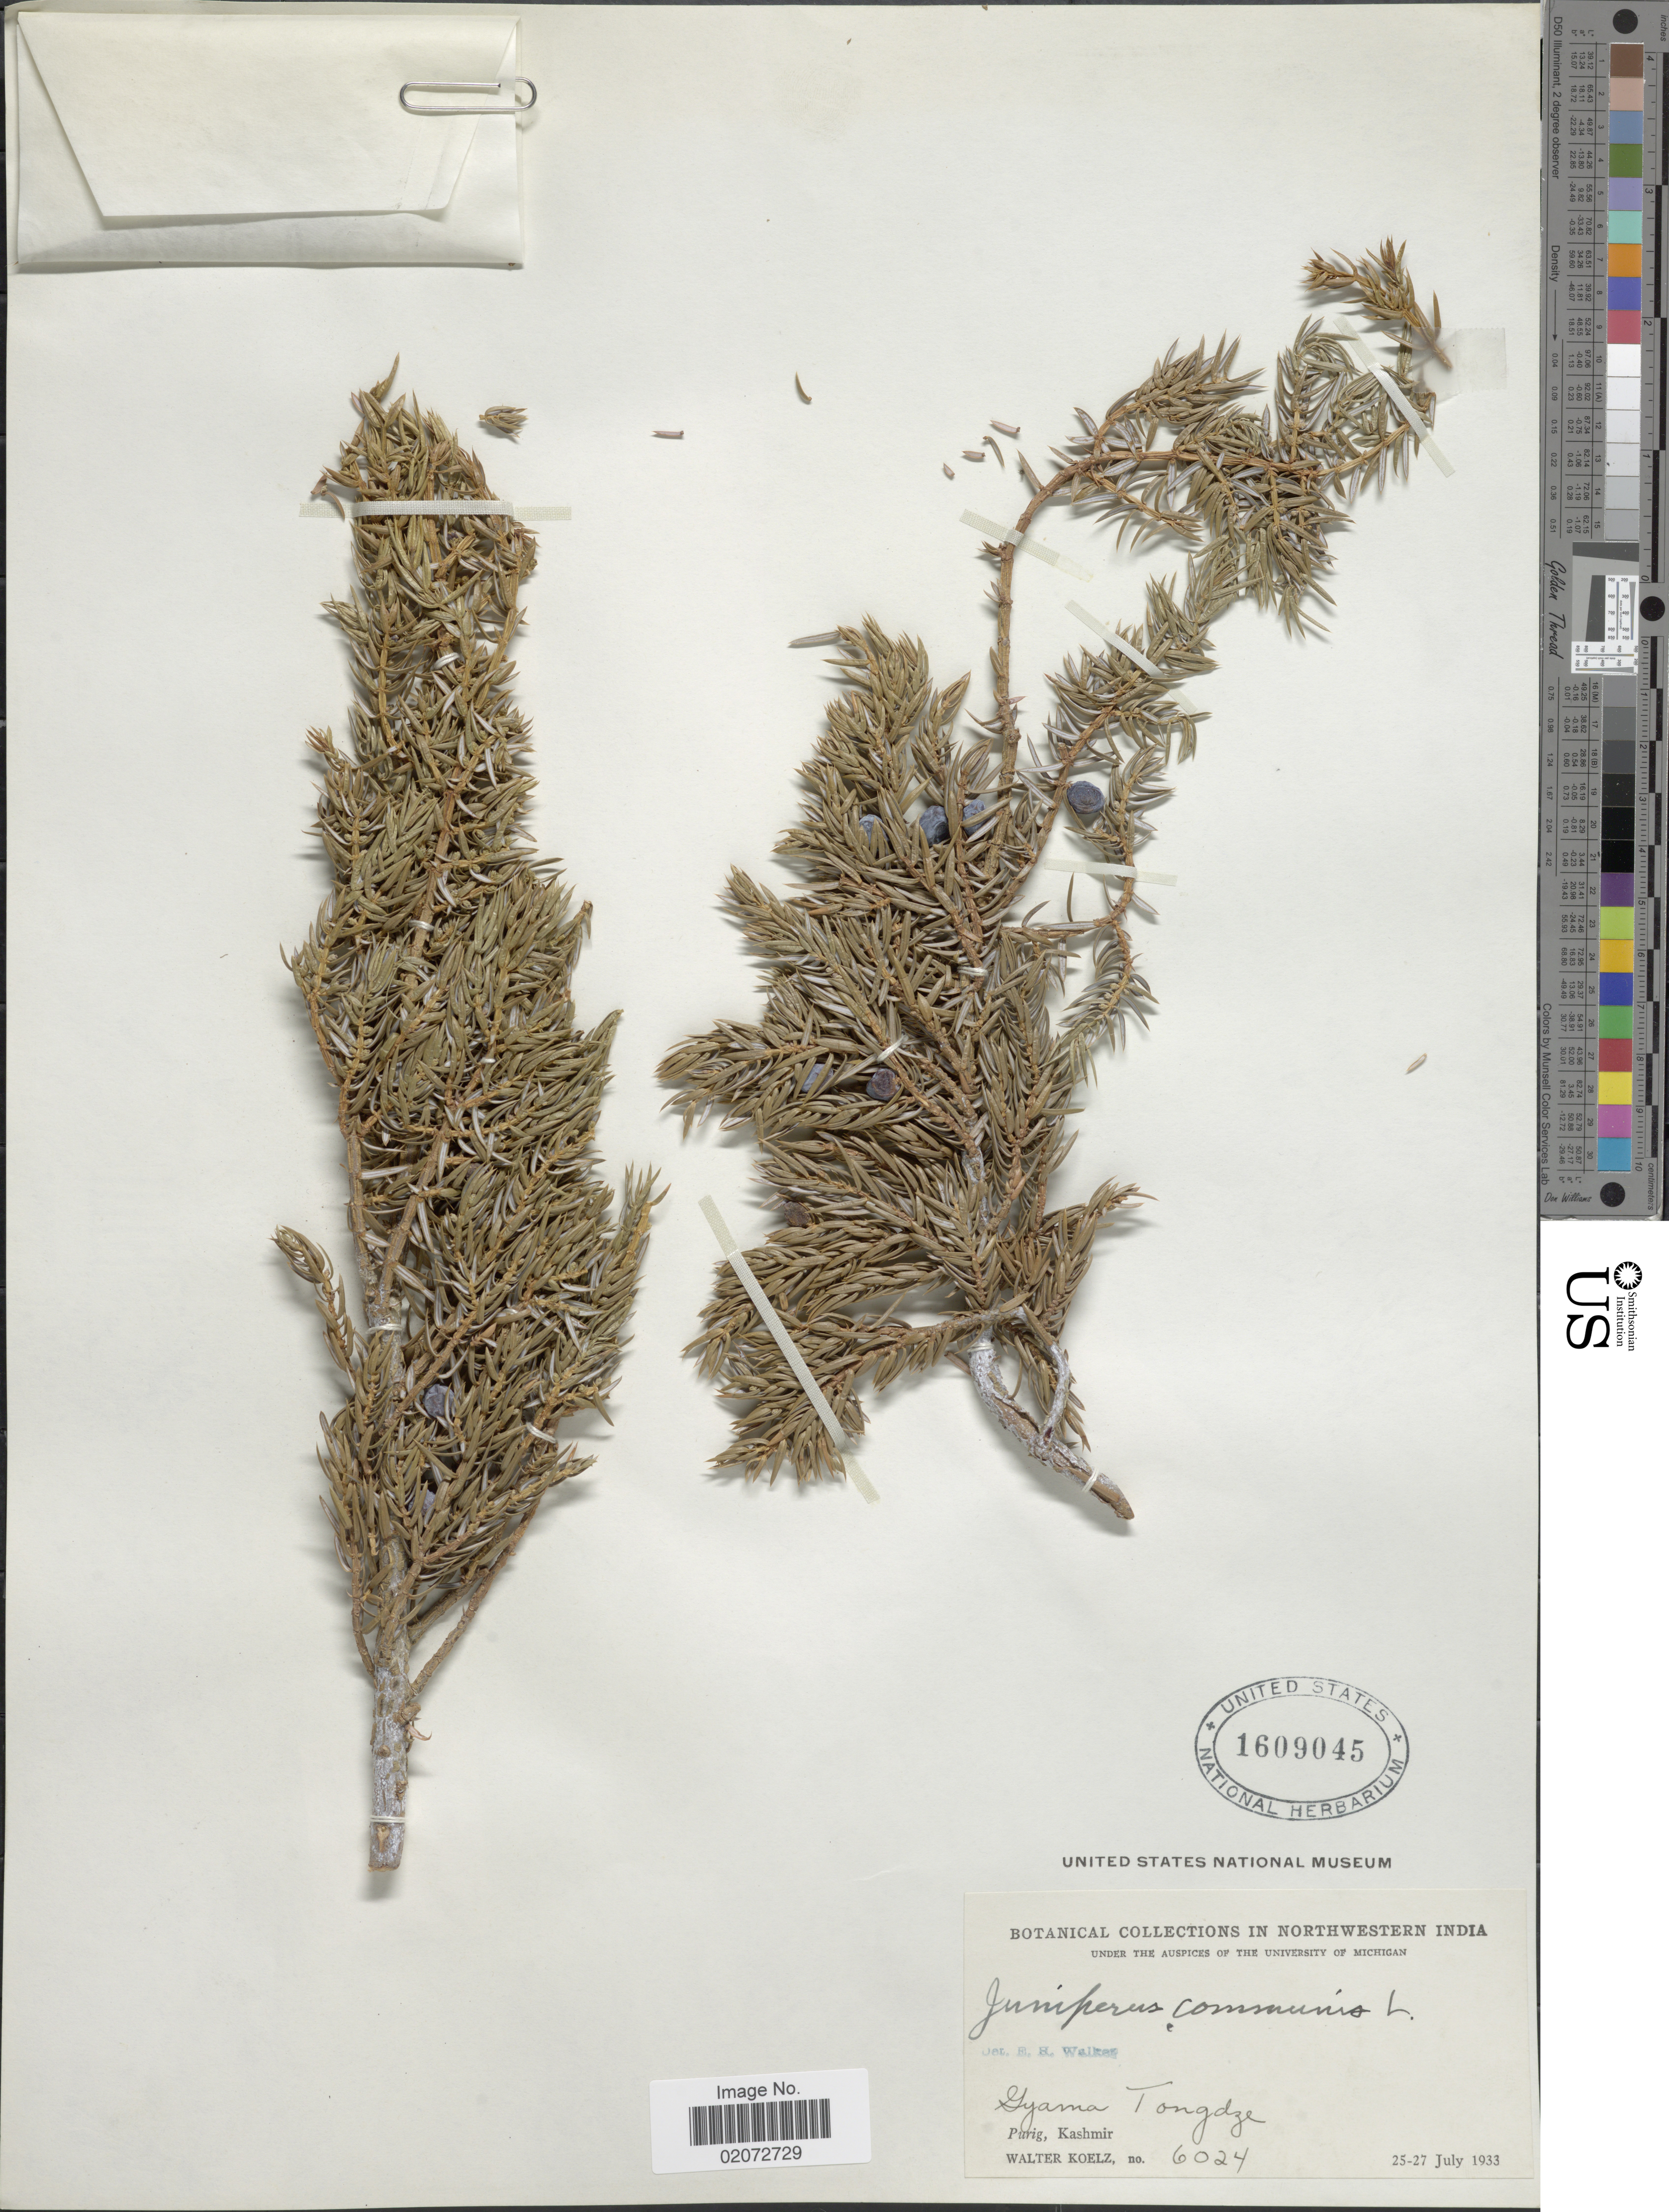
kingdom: Plantae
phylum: Tracheophyta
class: Pinopsida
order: Pinales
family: Cupressaceae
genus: Juniperus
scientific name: Juniperus communis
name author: L.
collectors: W. N. Koelz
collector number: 6024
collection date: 1933-07-25/1933-07-27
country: India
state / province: Jammu and Kashmir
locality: Gyama Tongdze, Purig, Kashmir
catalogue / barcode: US 1609045